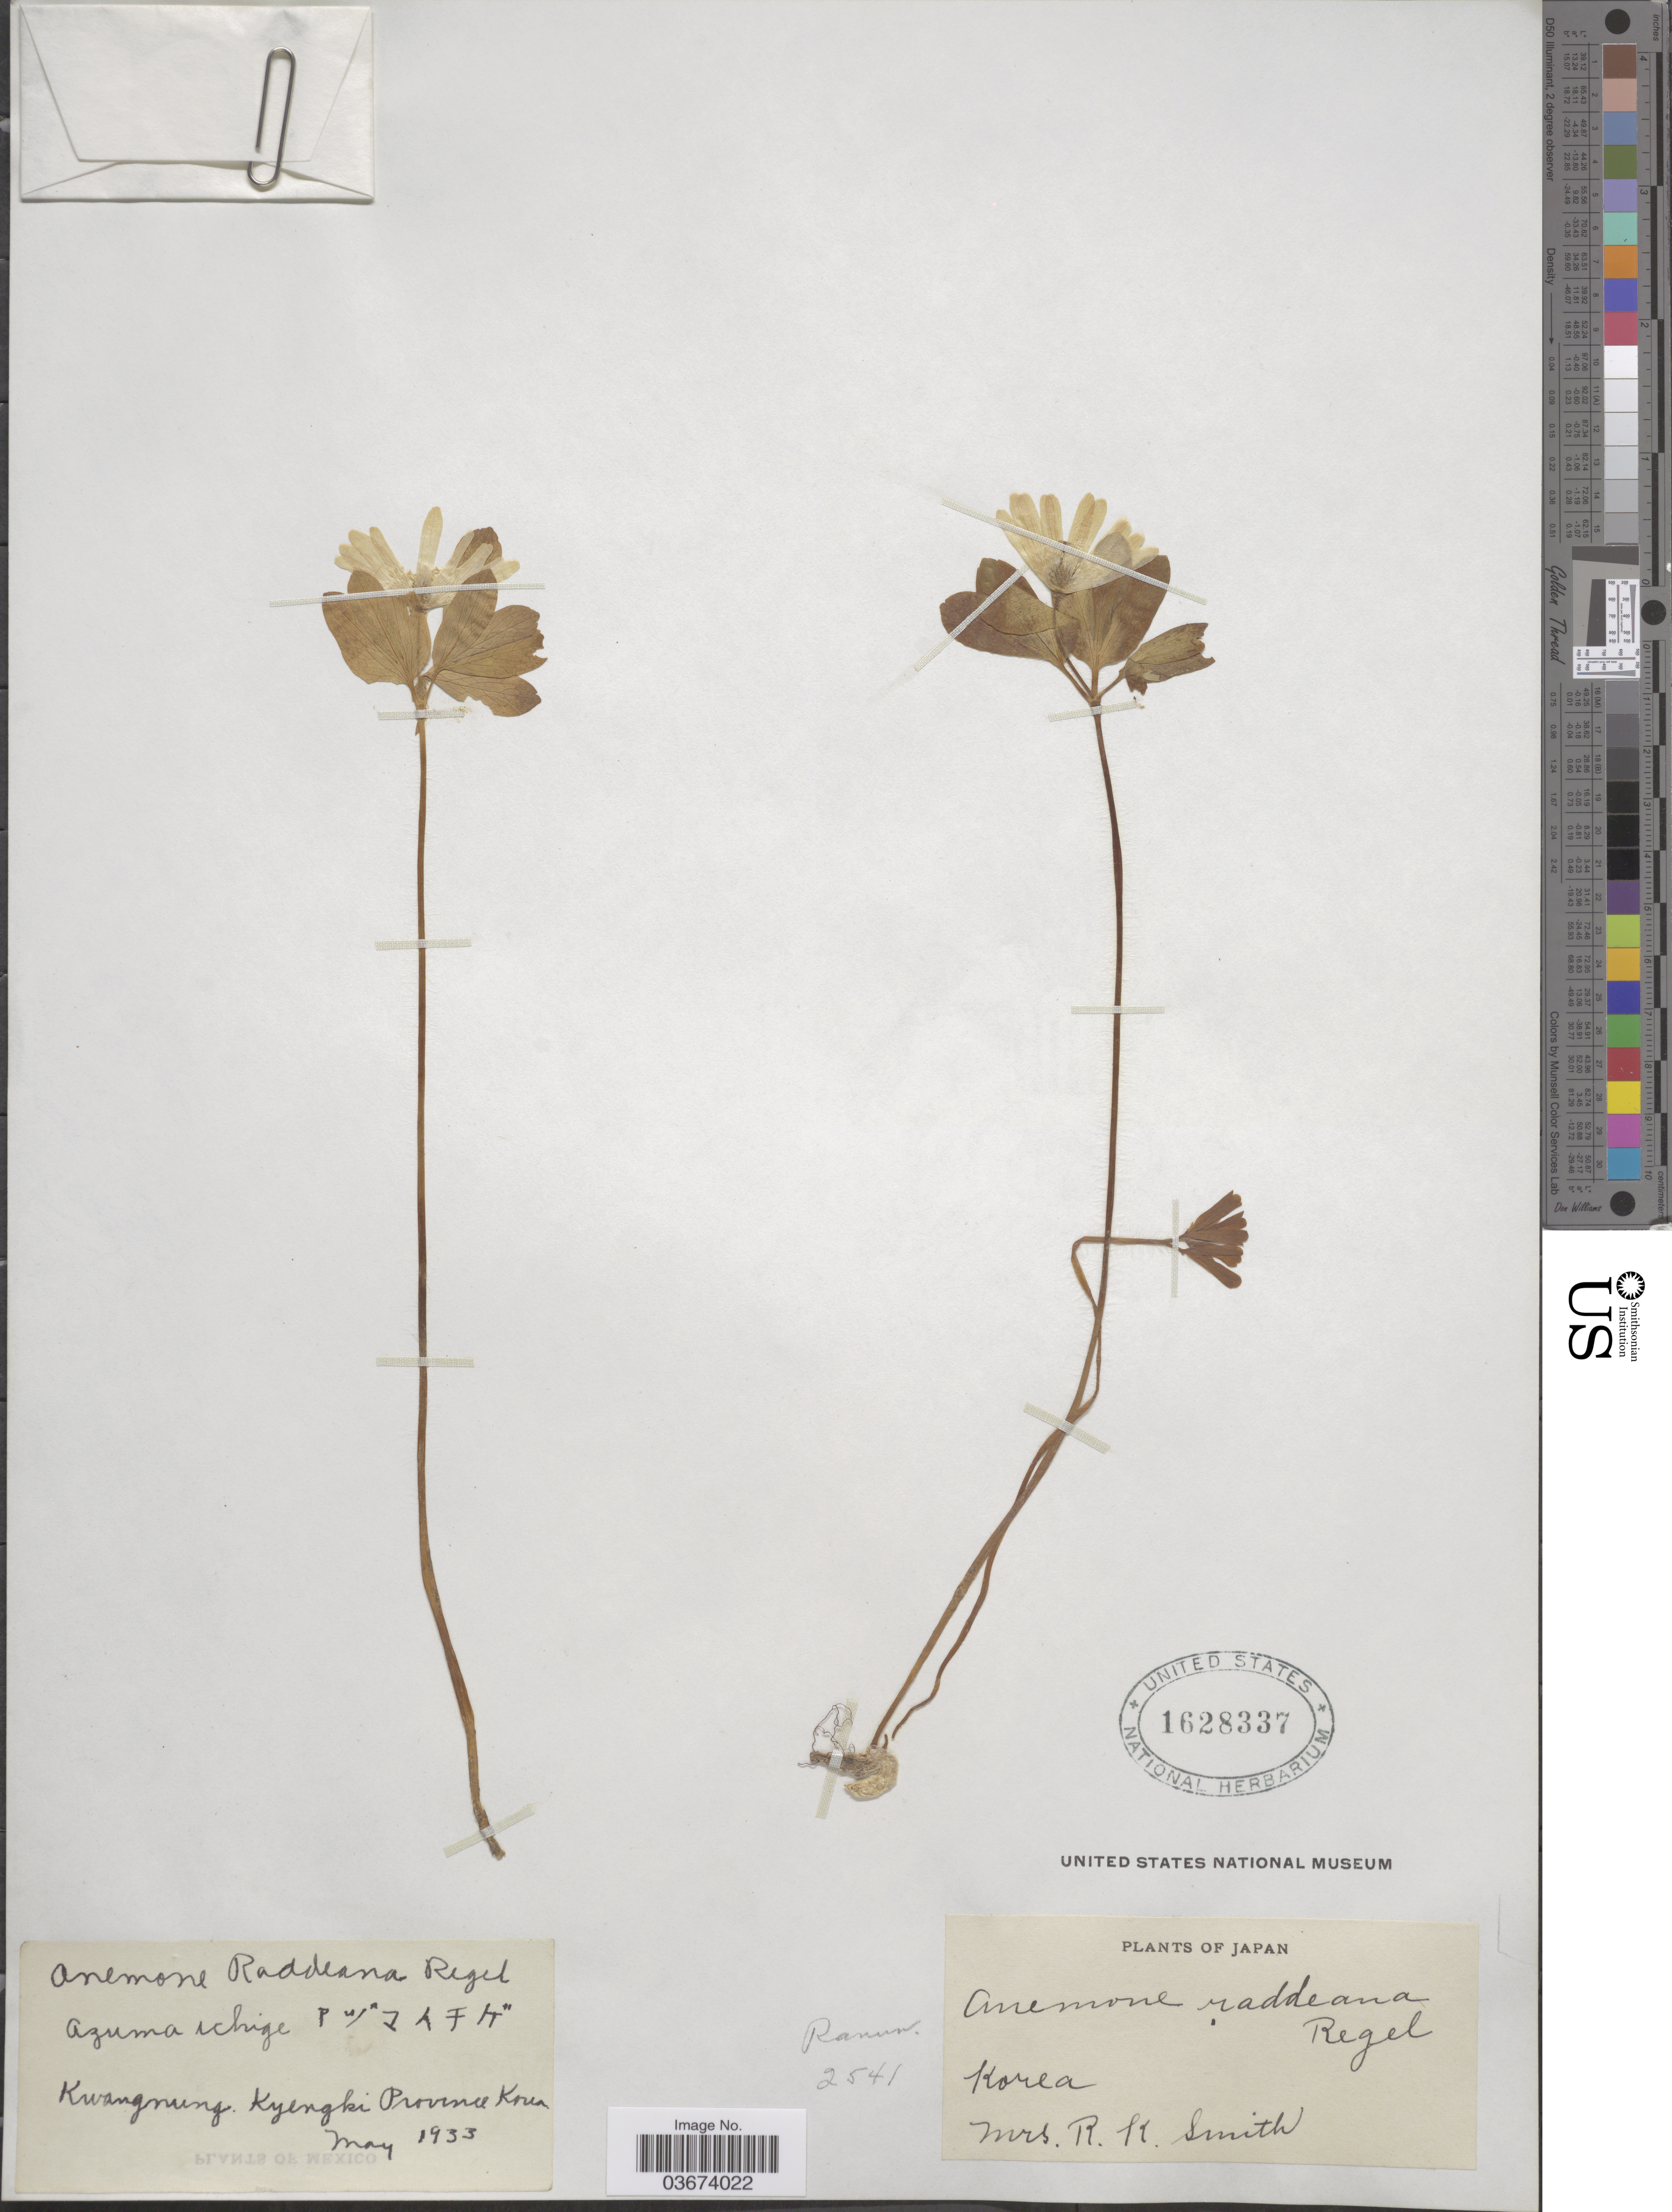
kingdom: Plantae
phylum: Tracheophyta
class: Magnoliopsida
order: Ranunculales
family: Ranunculaceae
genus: Anemone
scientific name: Anemone raddeana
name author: Regel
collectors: Mrs. R. K. Smith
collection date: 1933-05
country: South Korea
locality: Kwangnung. Kyengki Province.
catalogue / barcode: US 1628337